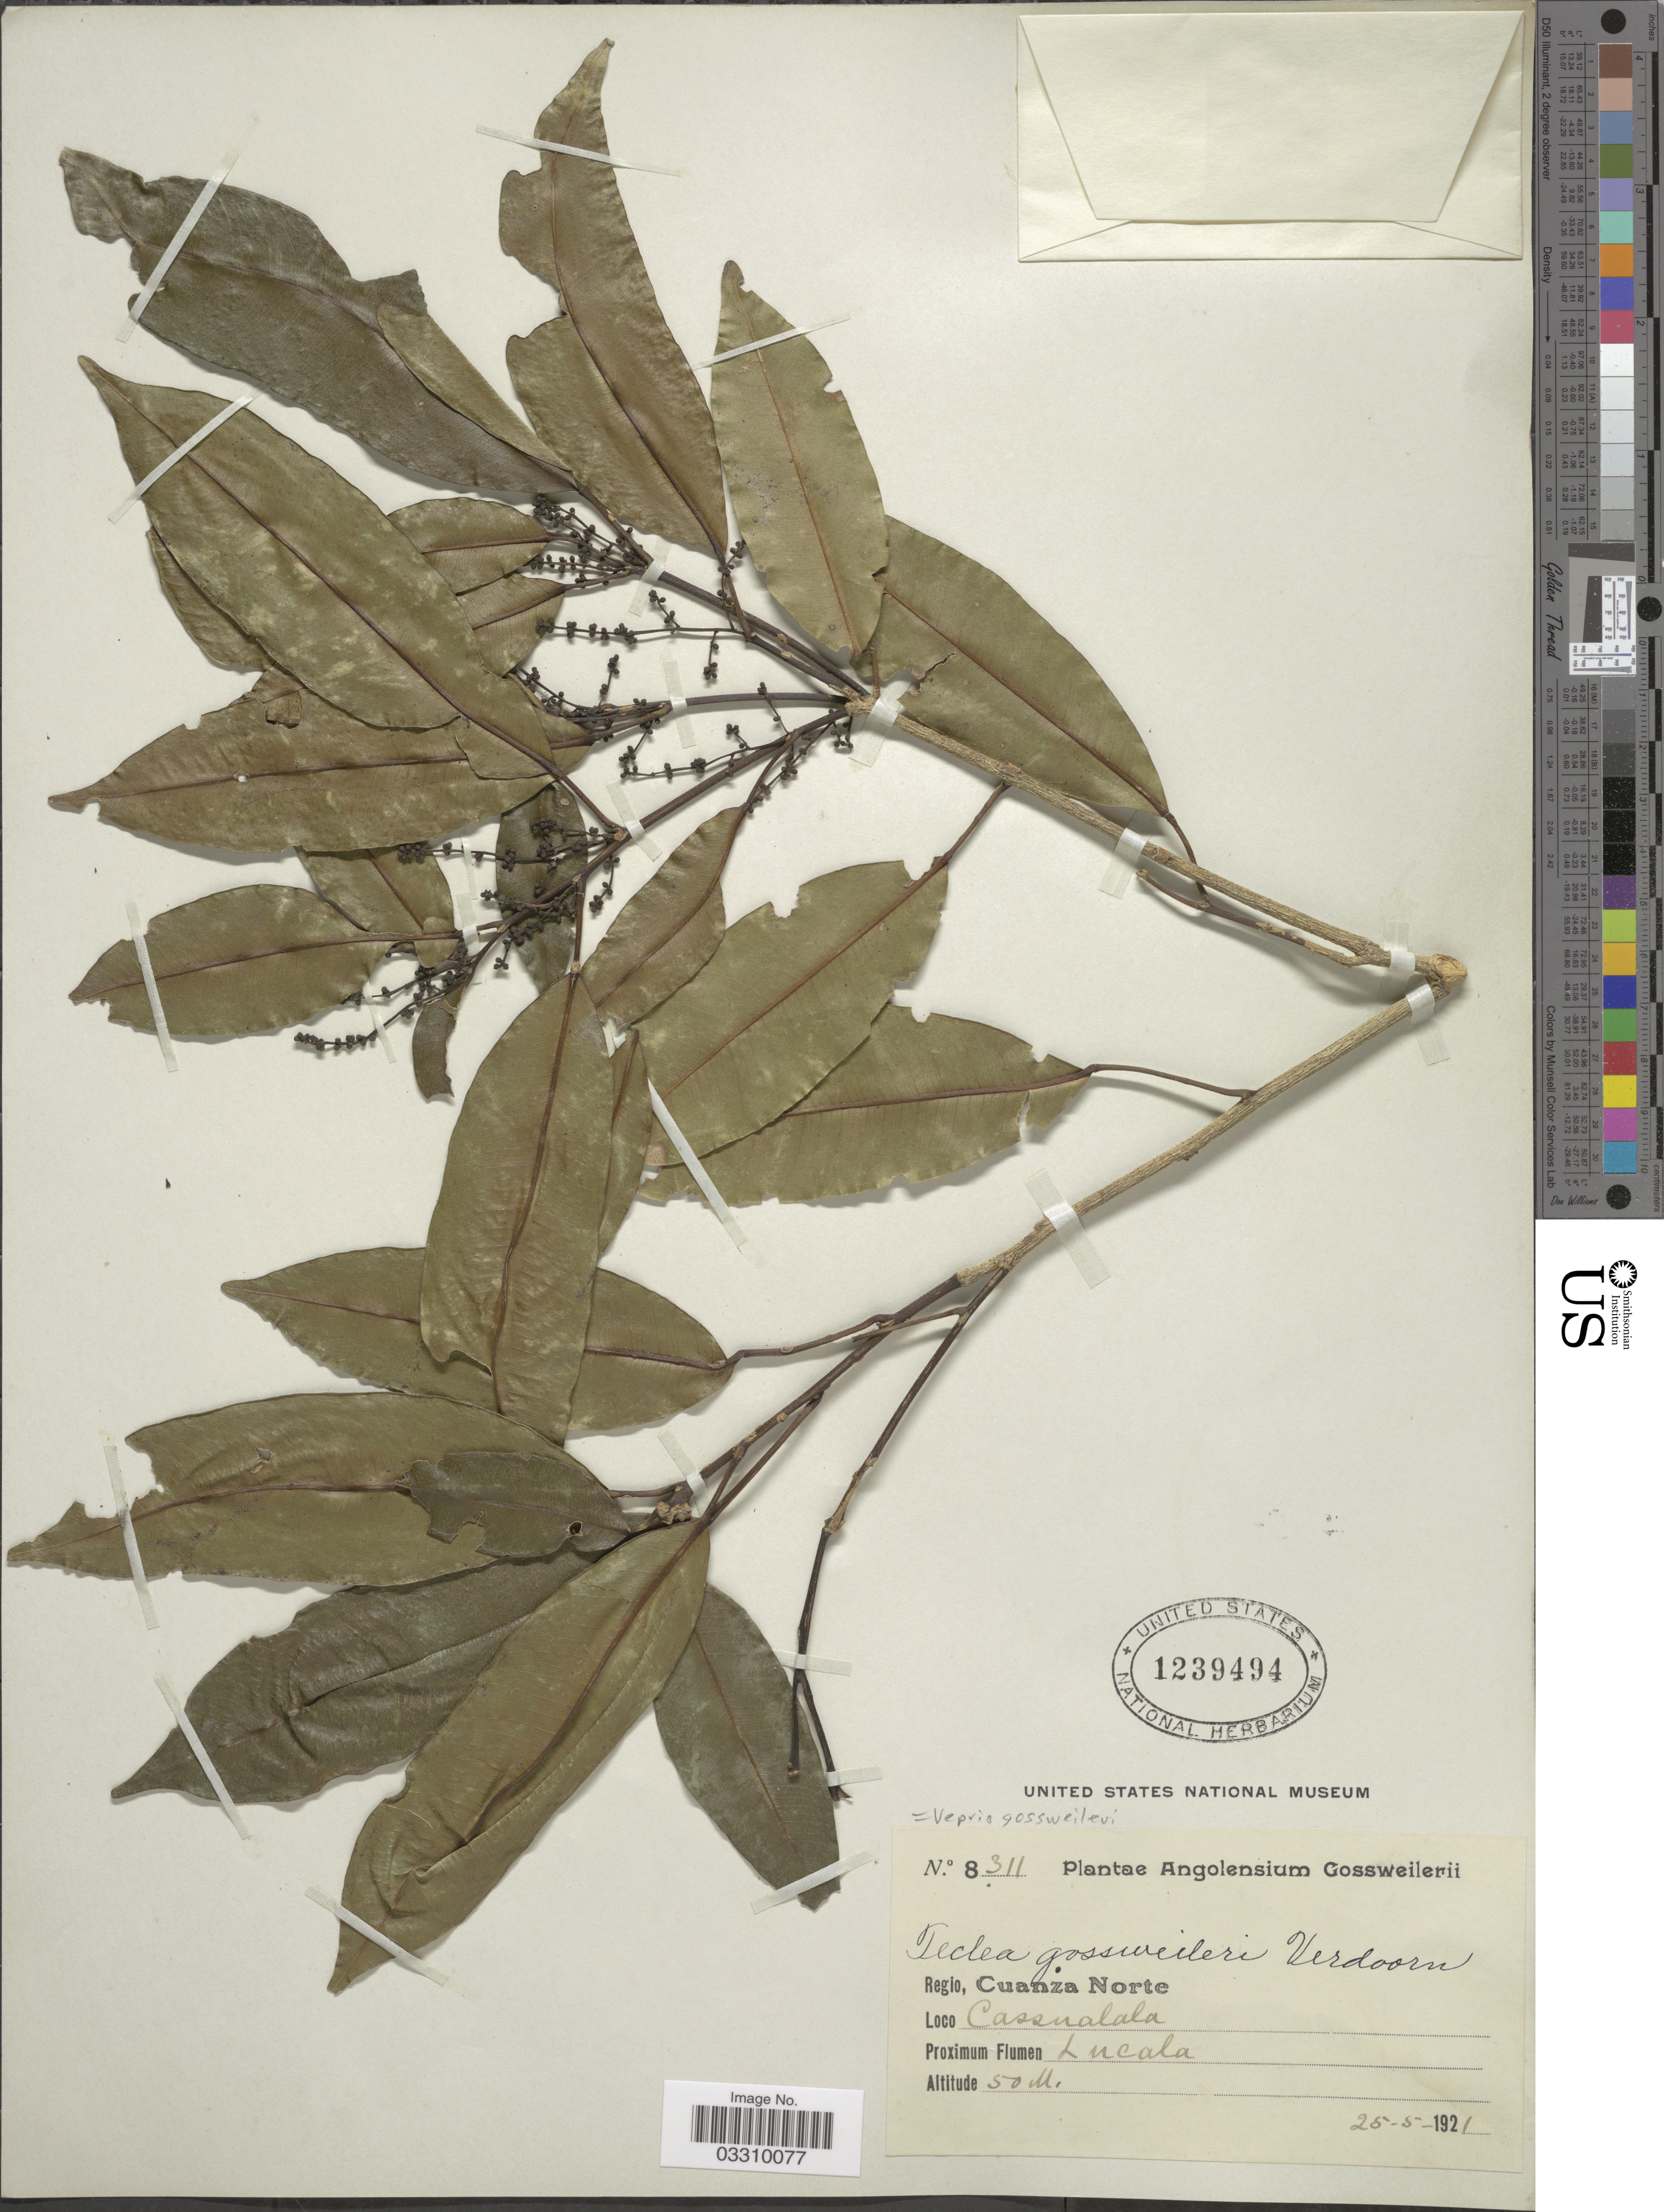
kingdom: Plantae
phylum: Tracheophyta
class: Magnoliopsida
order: Sapindales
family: Rutaceae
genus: Vepris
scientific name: Vepris gossweileri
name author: (I. Verd.) Mziray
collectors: -. Gossweiler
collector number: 8311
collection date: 1921-05-25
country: Angola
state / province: Cuanza Norte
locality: Regio, Cuanza Norte, Cassnalala, Proximum Flumen Lucala.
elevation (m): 50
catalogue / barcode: US 1239494